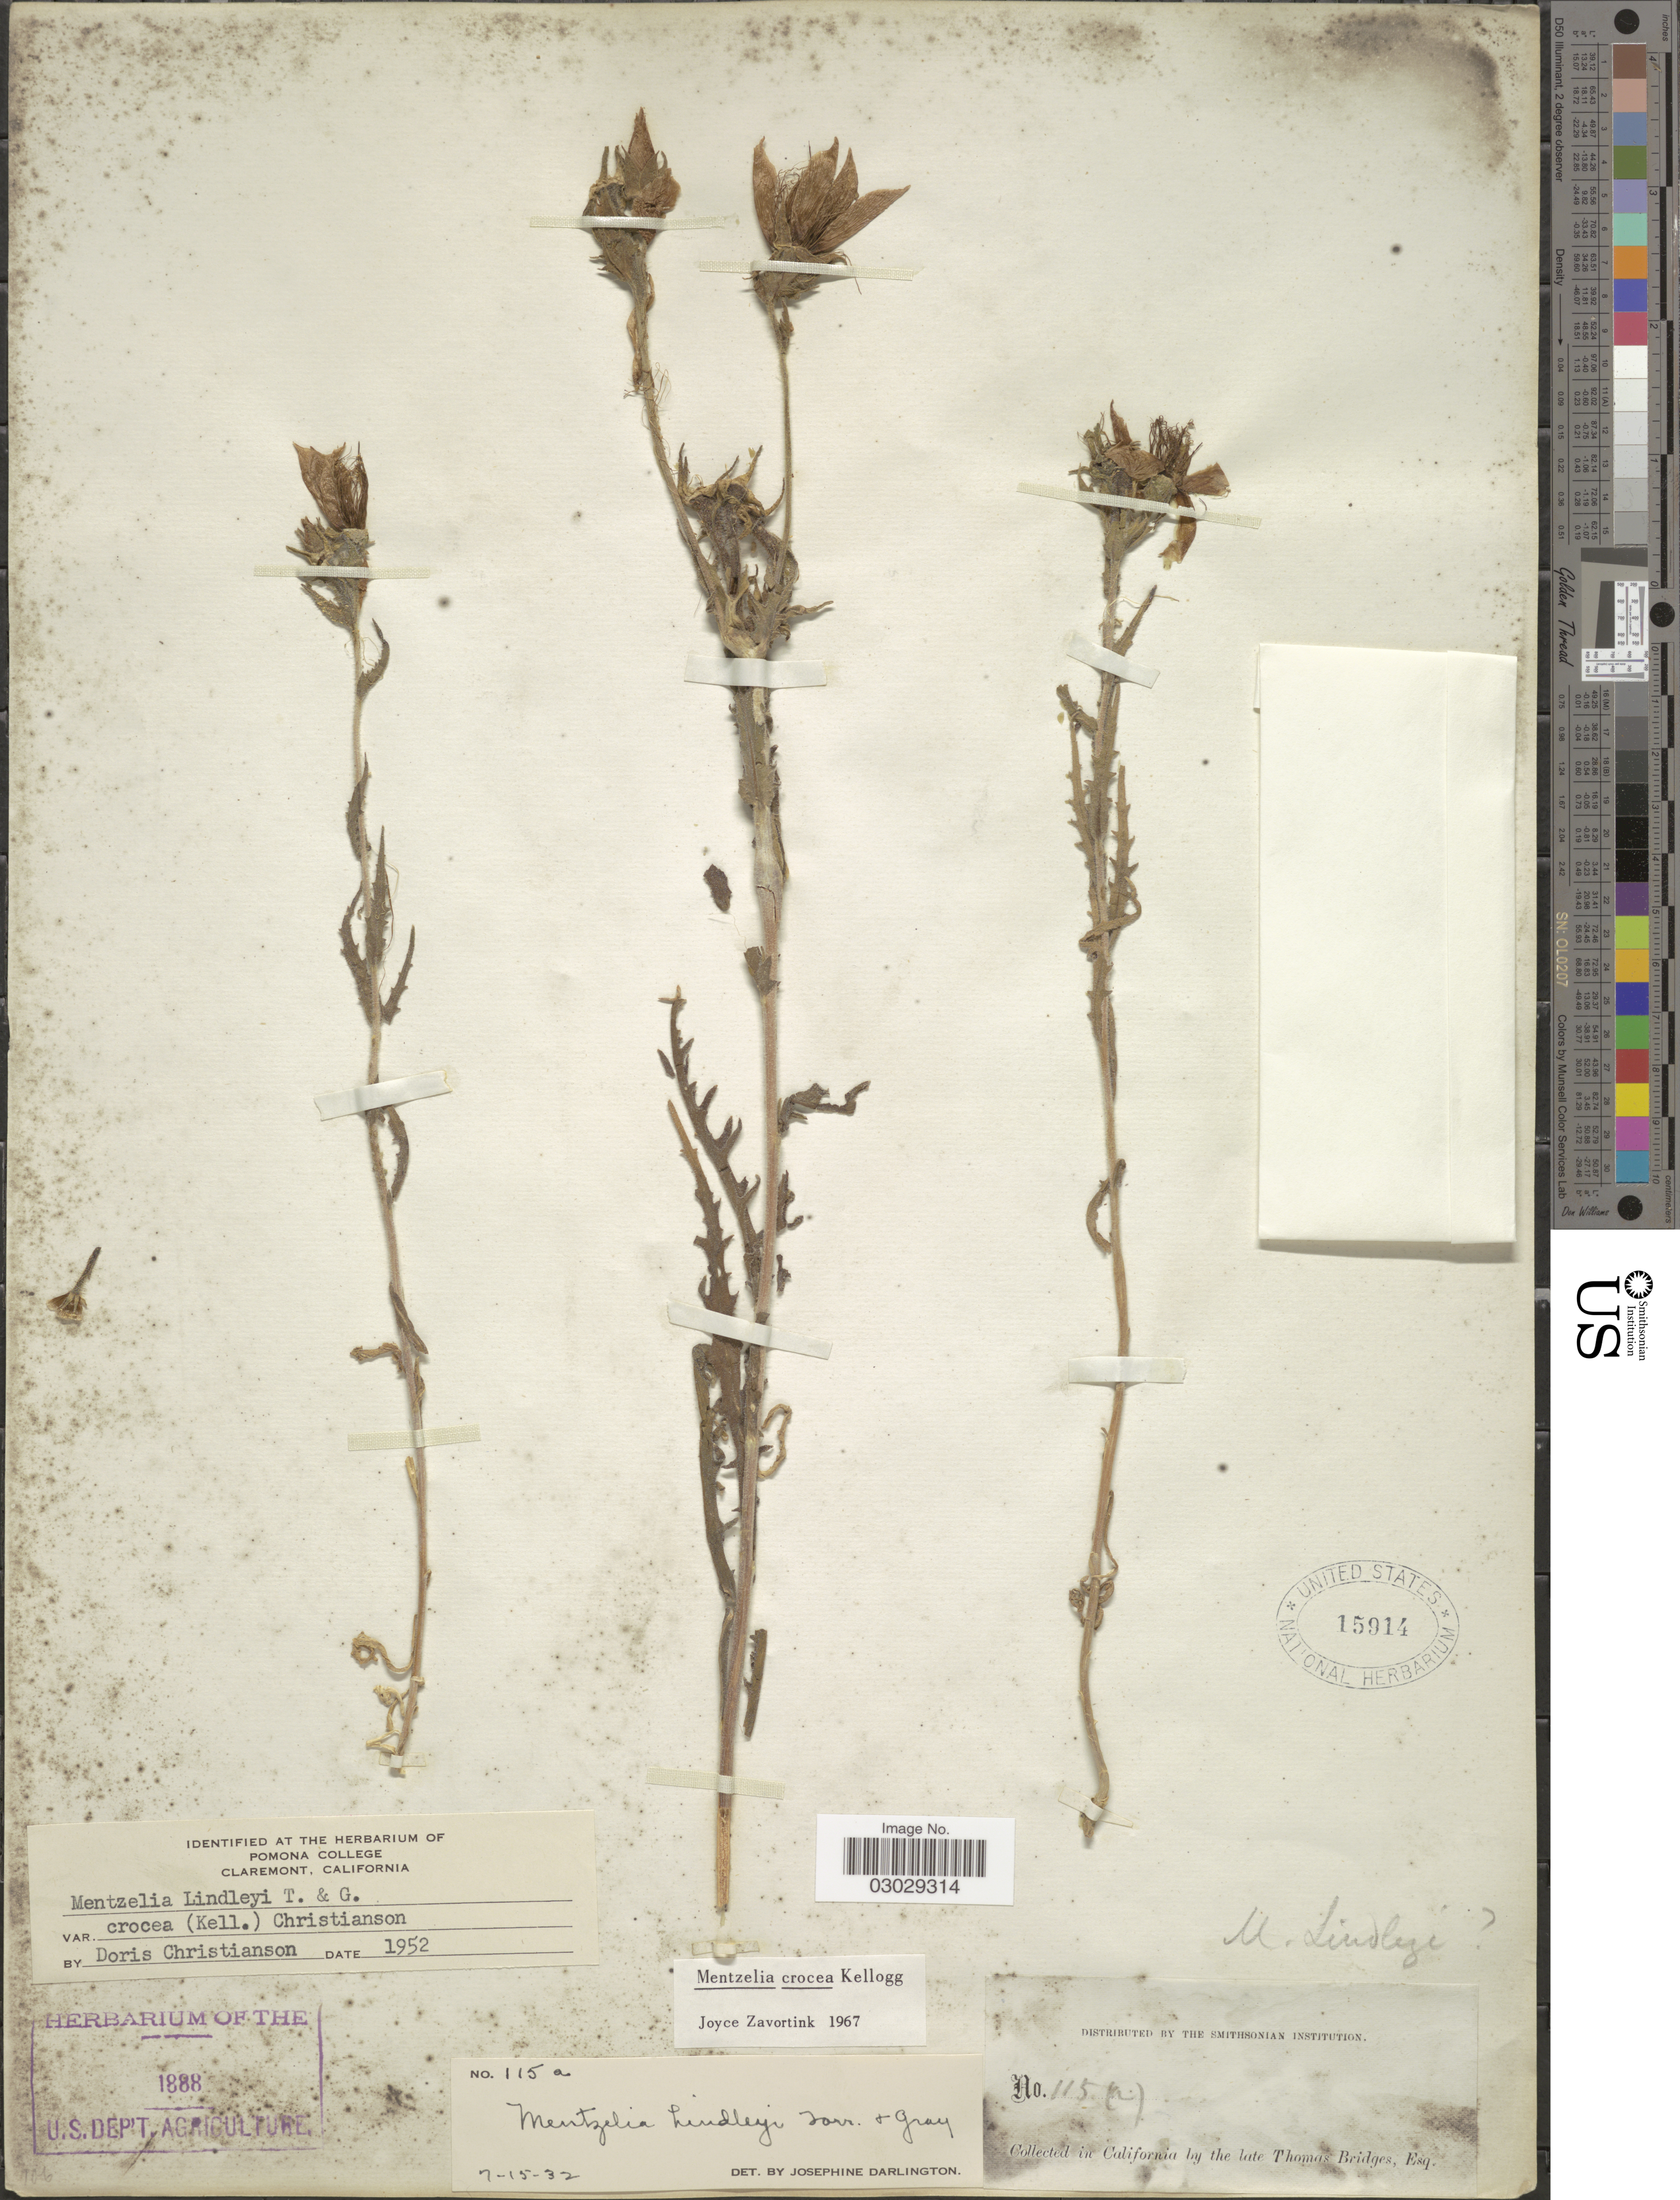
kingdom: Plantae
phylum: Tracheophyta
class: Magnoliopsida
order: Cornales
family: Loasaceae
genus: Mentzelia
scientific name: Mentzelia crocea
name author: Kellogg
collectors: T. Bridges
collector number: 115 (a)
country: United States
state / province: California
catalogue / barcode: US 15914